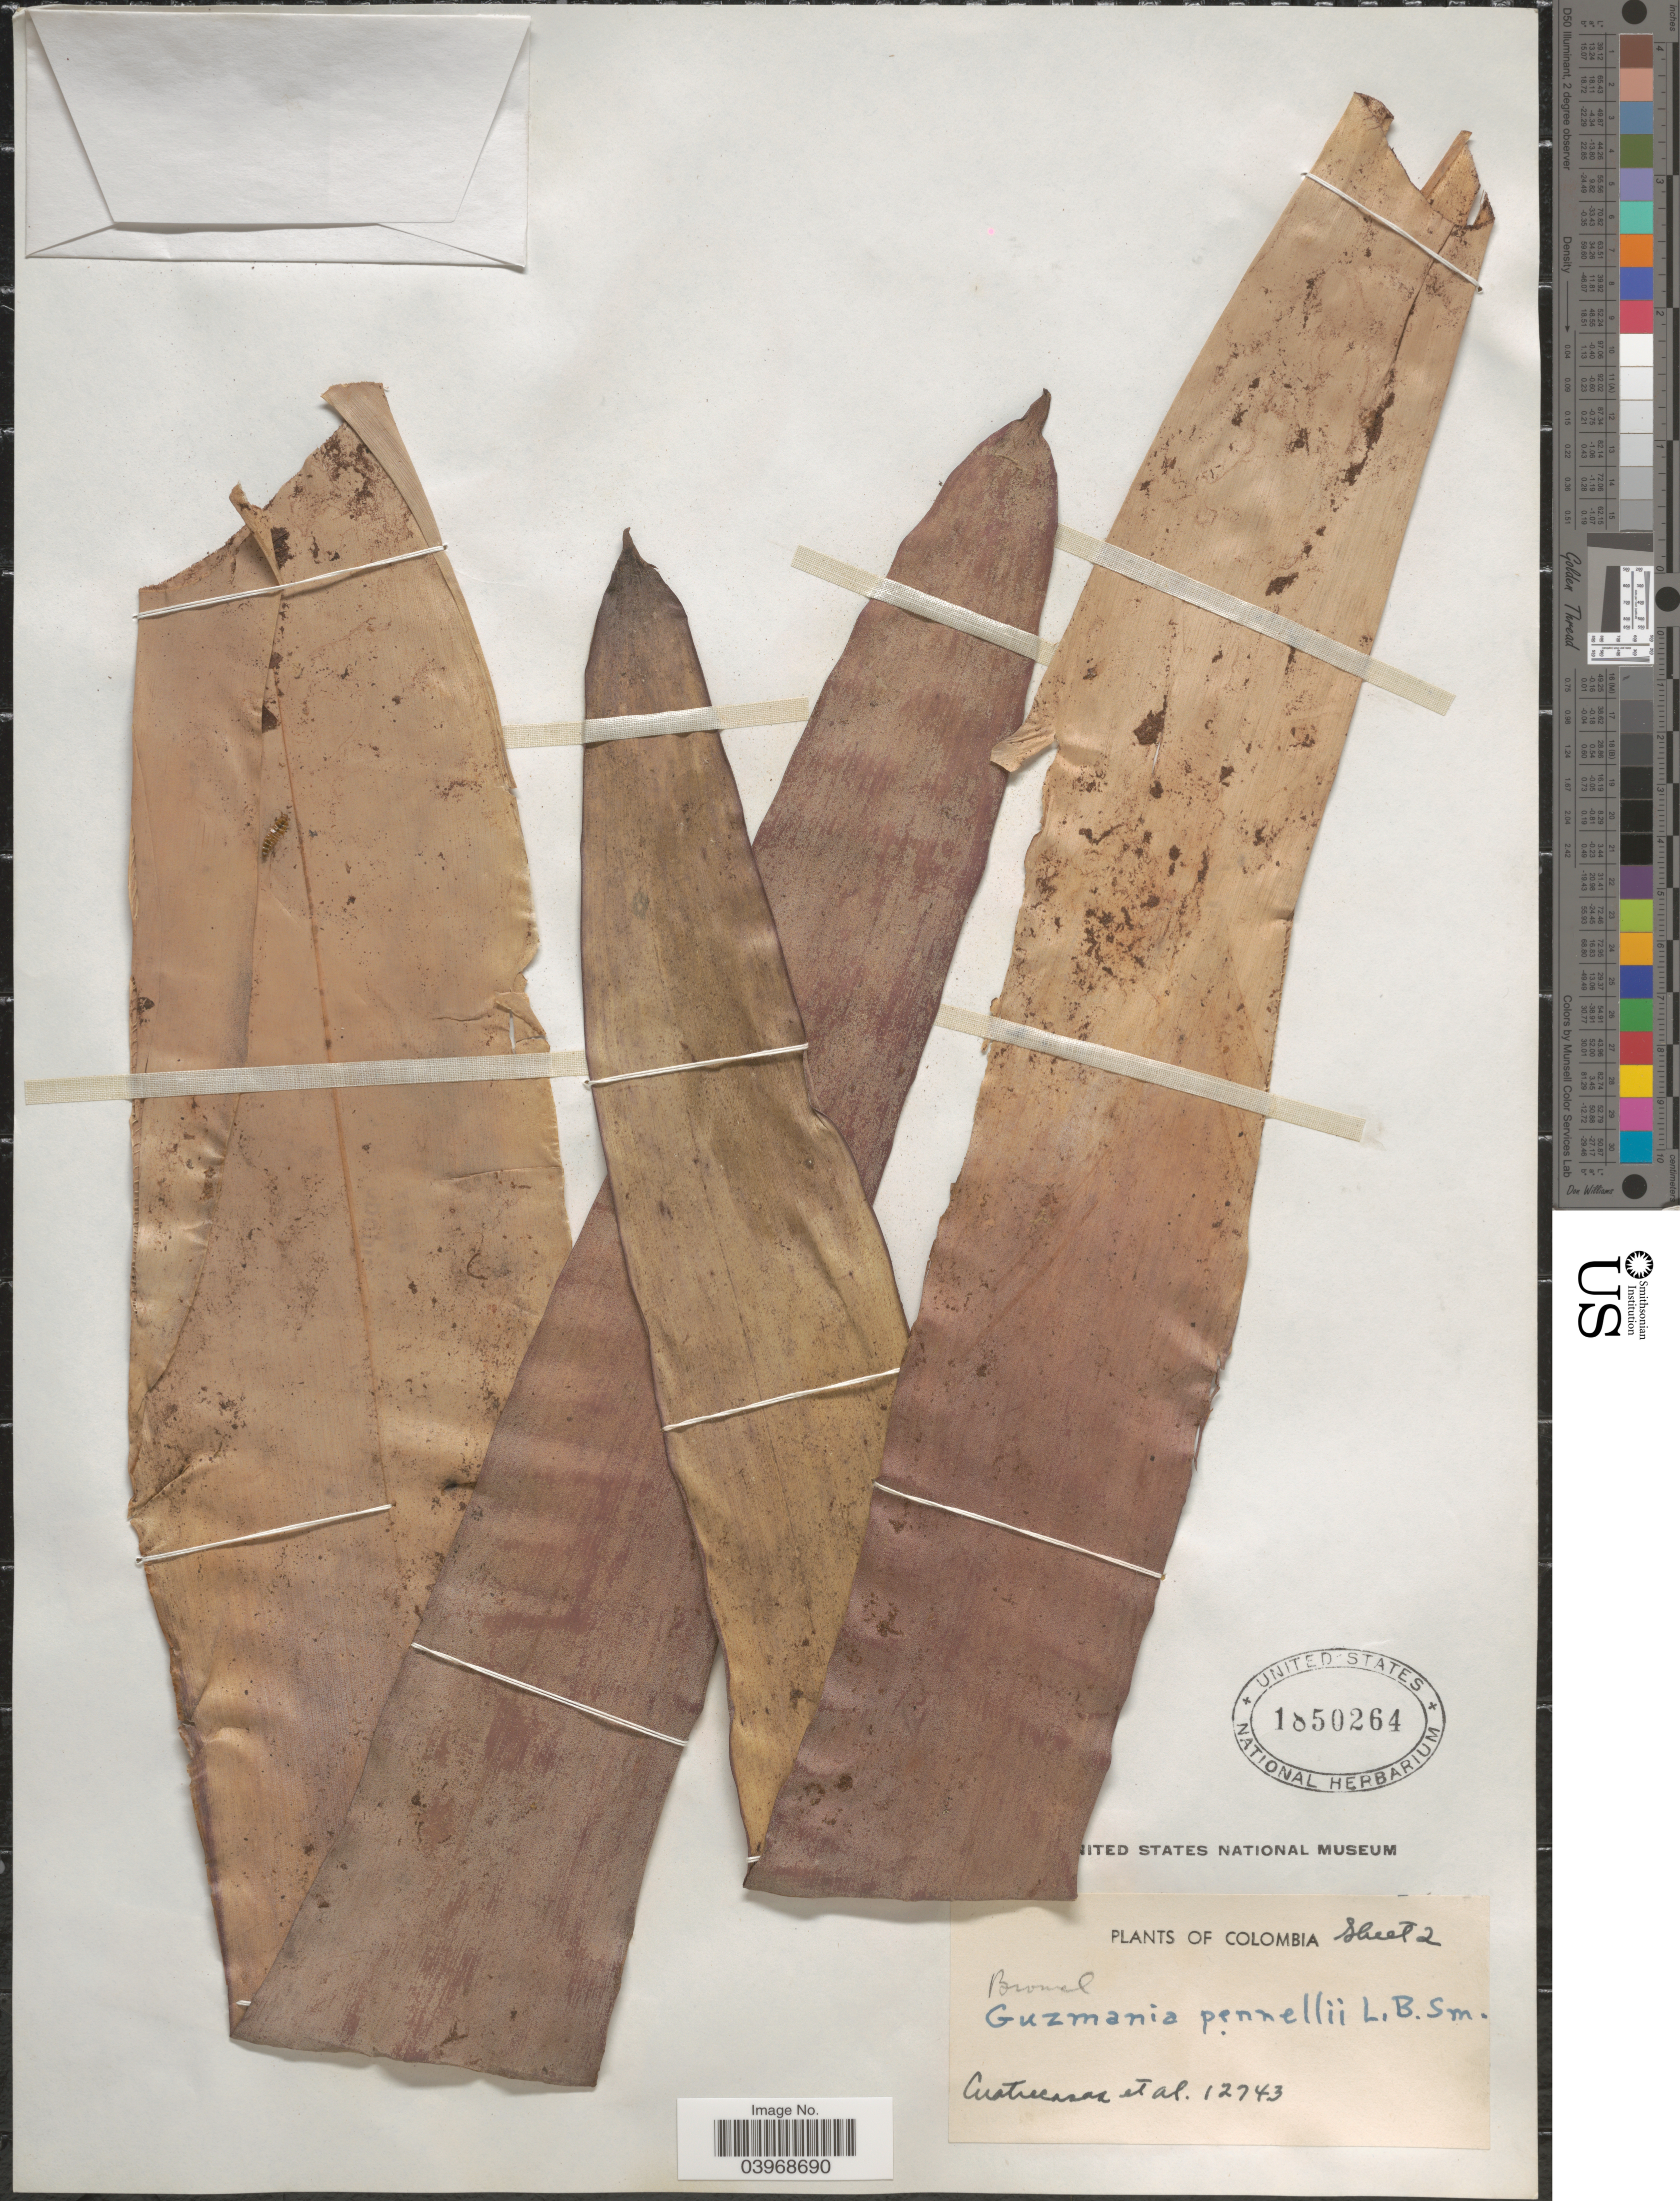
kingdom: Plantae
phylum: Tracheophyta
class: Liliopsida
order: Poales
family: Bromeliaceae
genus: Guzmania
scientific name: Guzmania pennellii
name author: L.B. Sm.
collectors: Cuatrecasas & et al.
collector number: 12743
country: Colombia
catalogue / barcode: US 1850264